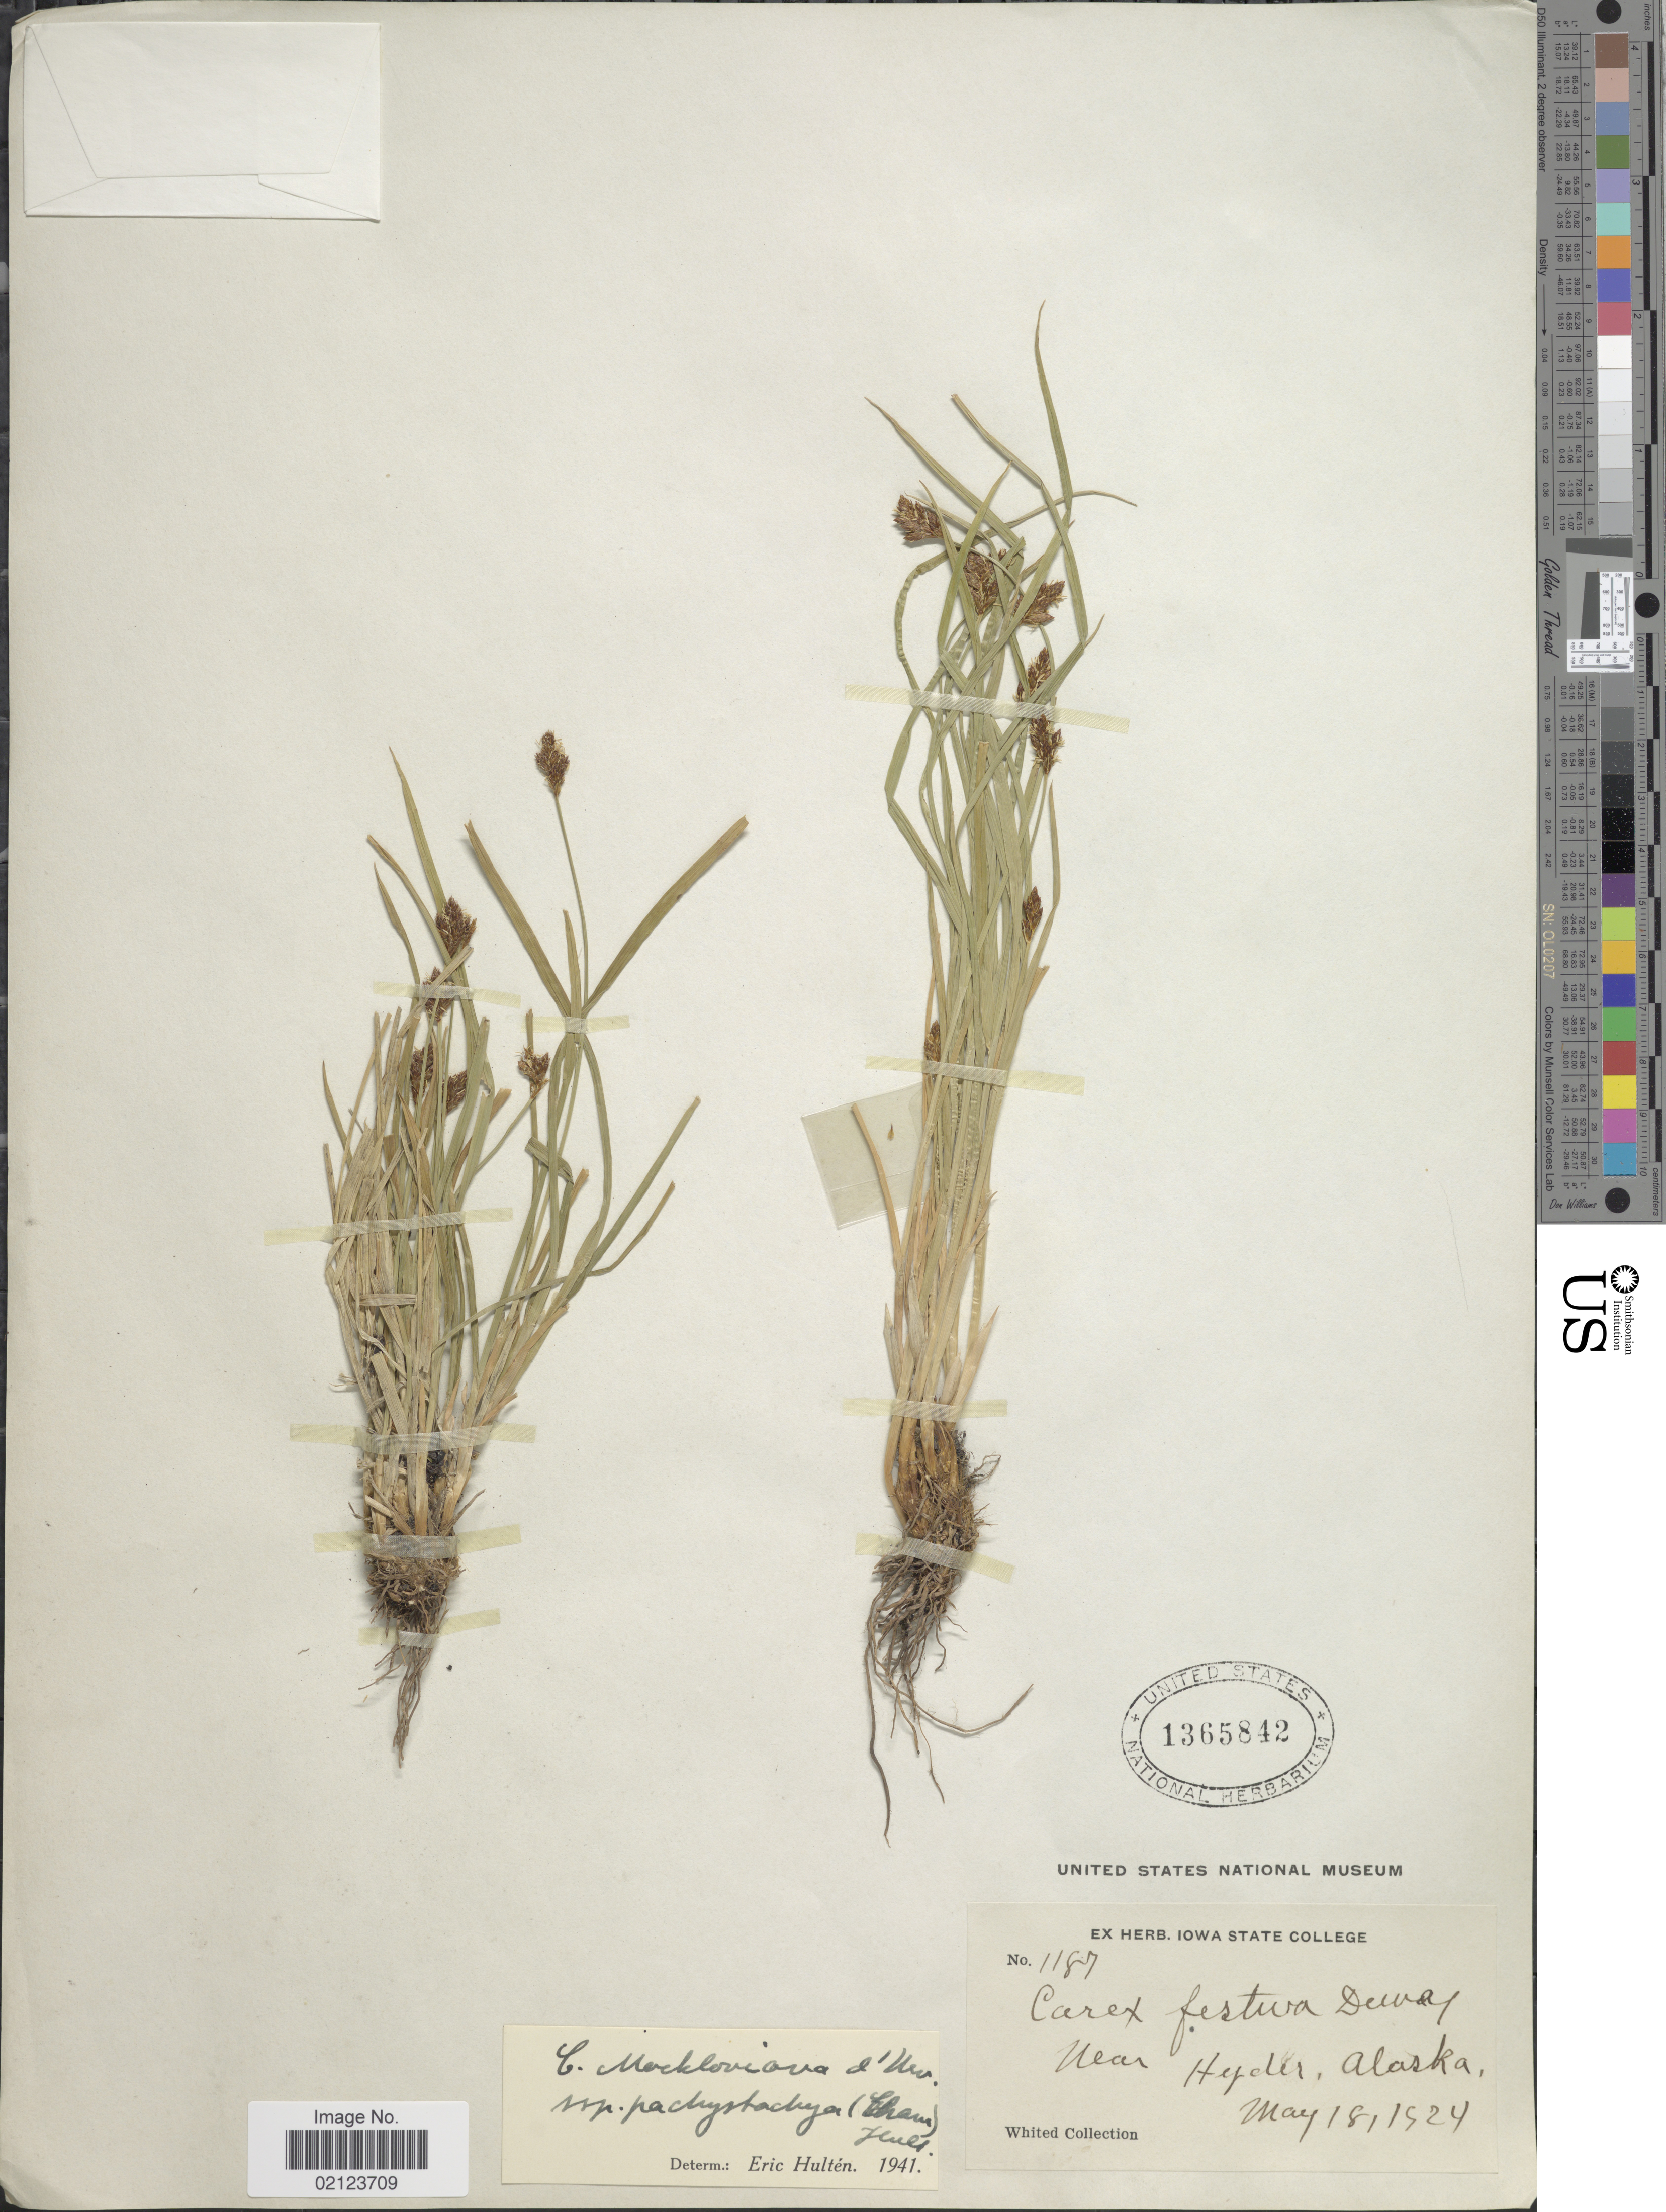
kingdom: Plantae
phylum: Tracheophyta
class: Liliopsida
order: Poales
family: Cyperaceae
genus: Carex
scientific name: Carex pachystachya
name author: Cham. ex Steud.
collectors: Whited Collection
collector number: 1187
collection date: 1924-05-18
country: United States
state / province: Alaska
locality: Near Hyder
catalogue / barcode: US 1365842